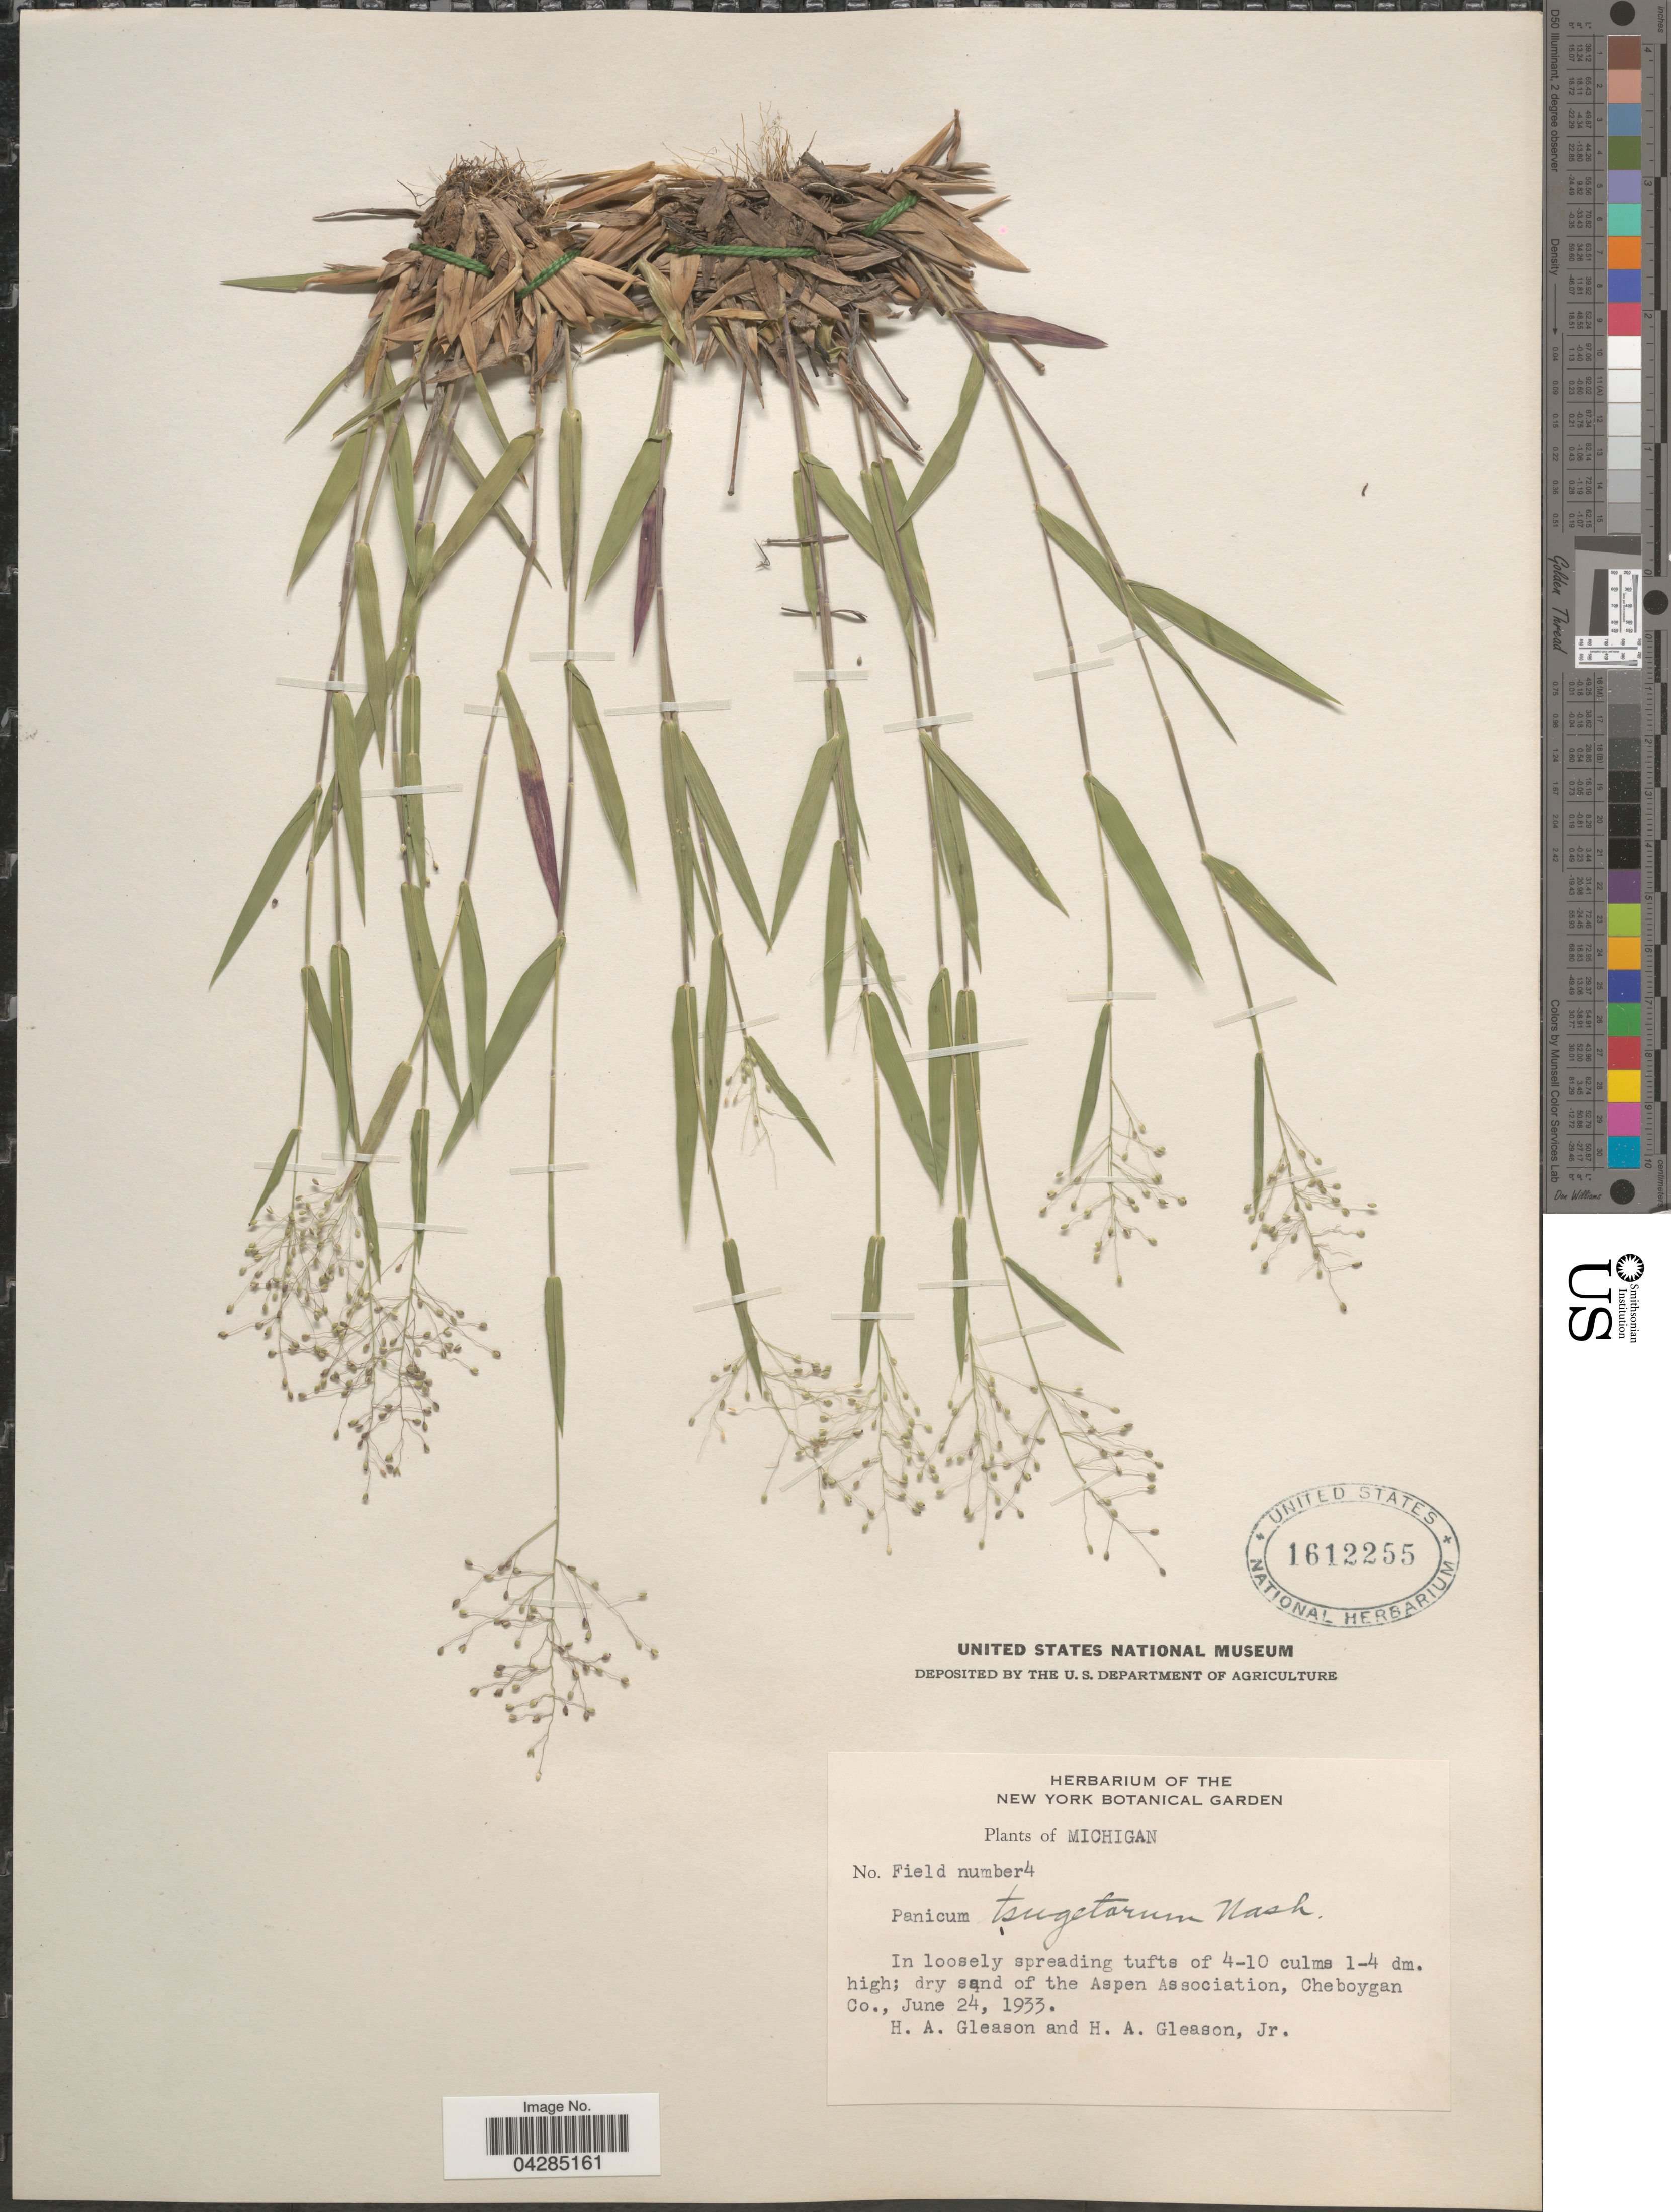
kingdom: Plantae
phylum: Tracheophyta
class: Liliopsida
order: Poales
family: Poaceae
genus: Dichanthelium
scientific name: Dichanthelium portoricense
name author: (Desv. ex Ham.) B.F. Hansen & Wunderlin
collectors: H. A. Gleason & H. Gleason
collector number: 4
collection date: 1933-06-24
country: United States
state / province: Michigan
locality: Cheboygan Co.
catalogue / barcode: US 1612255